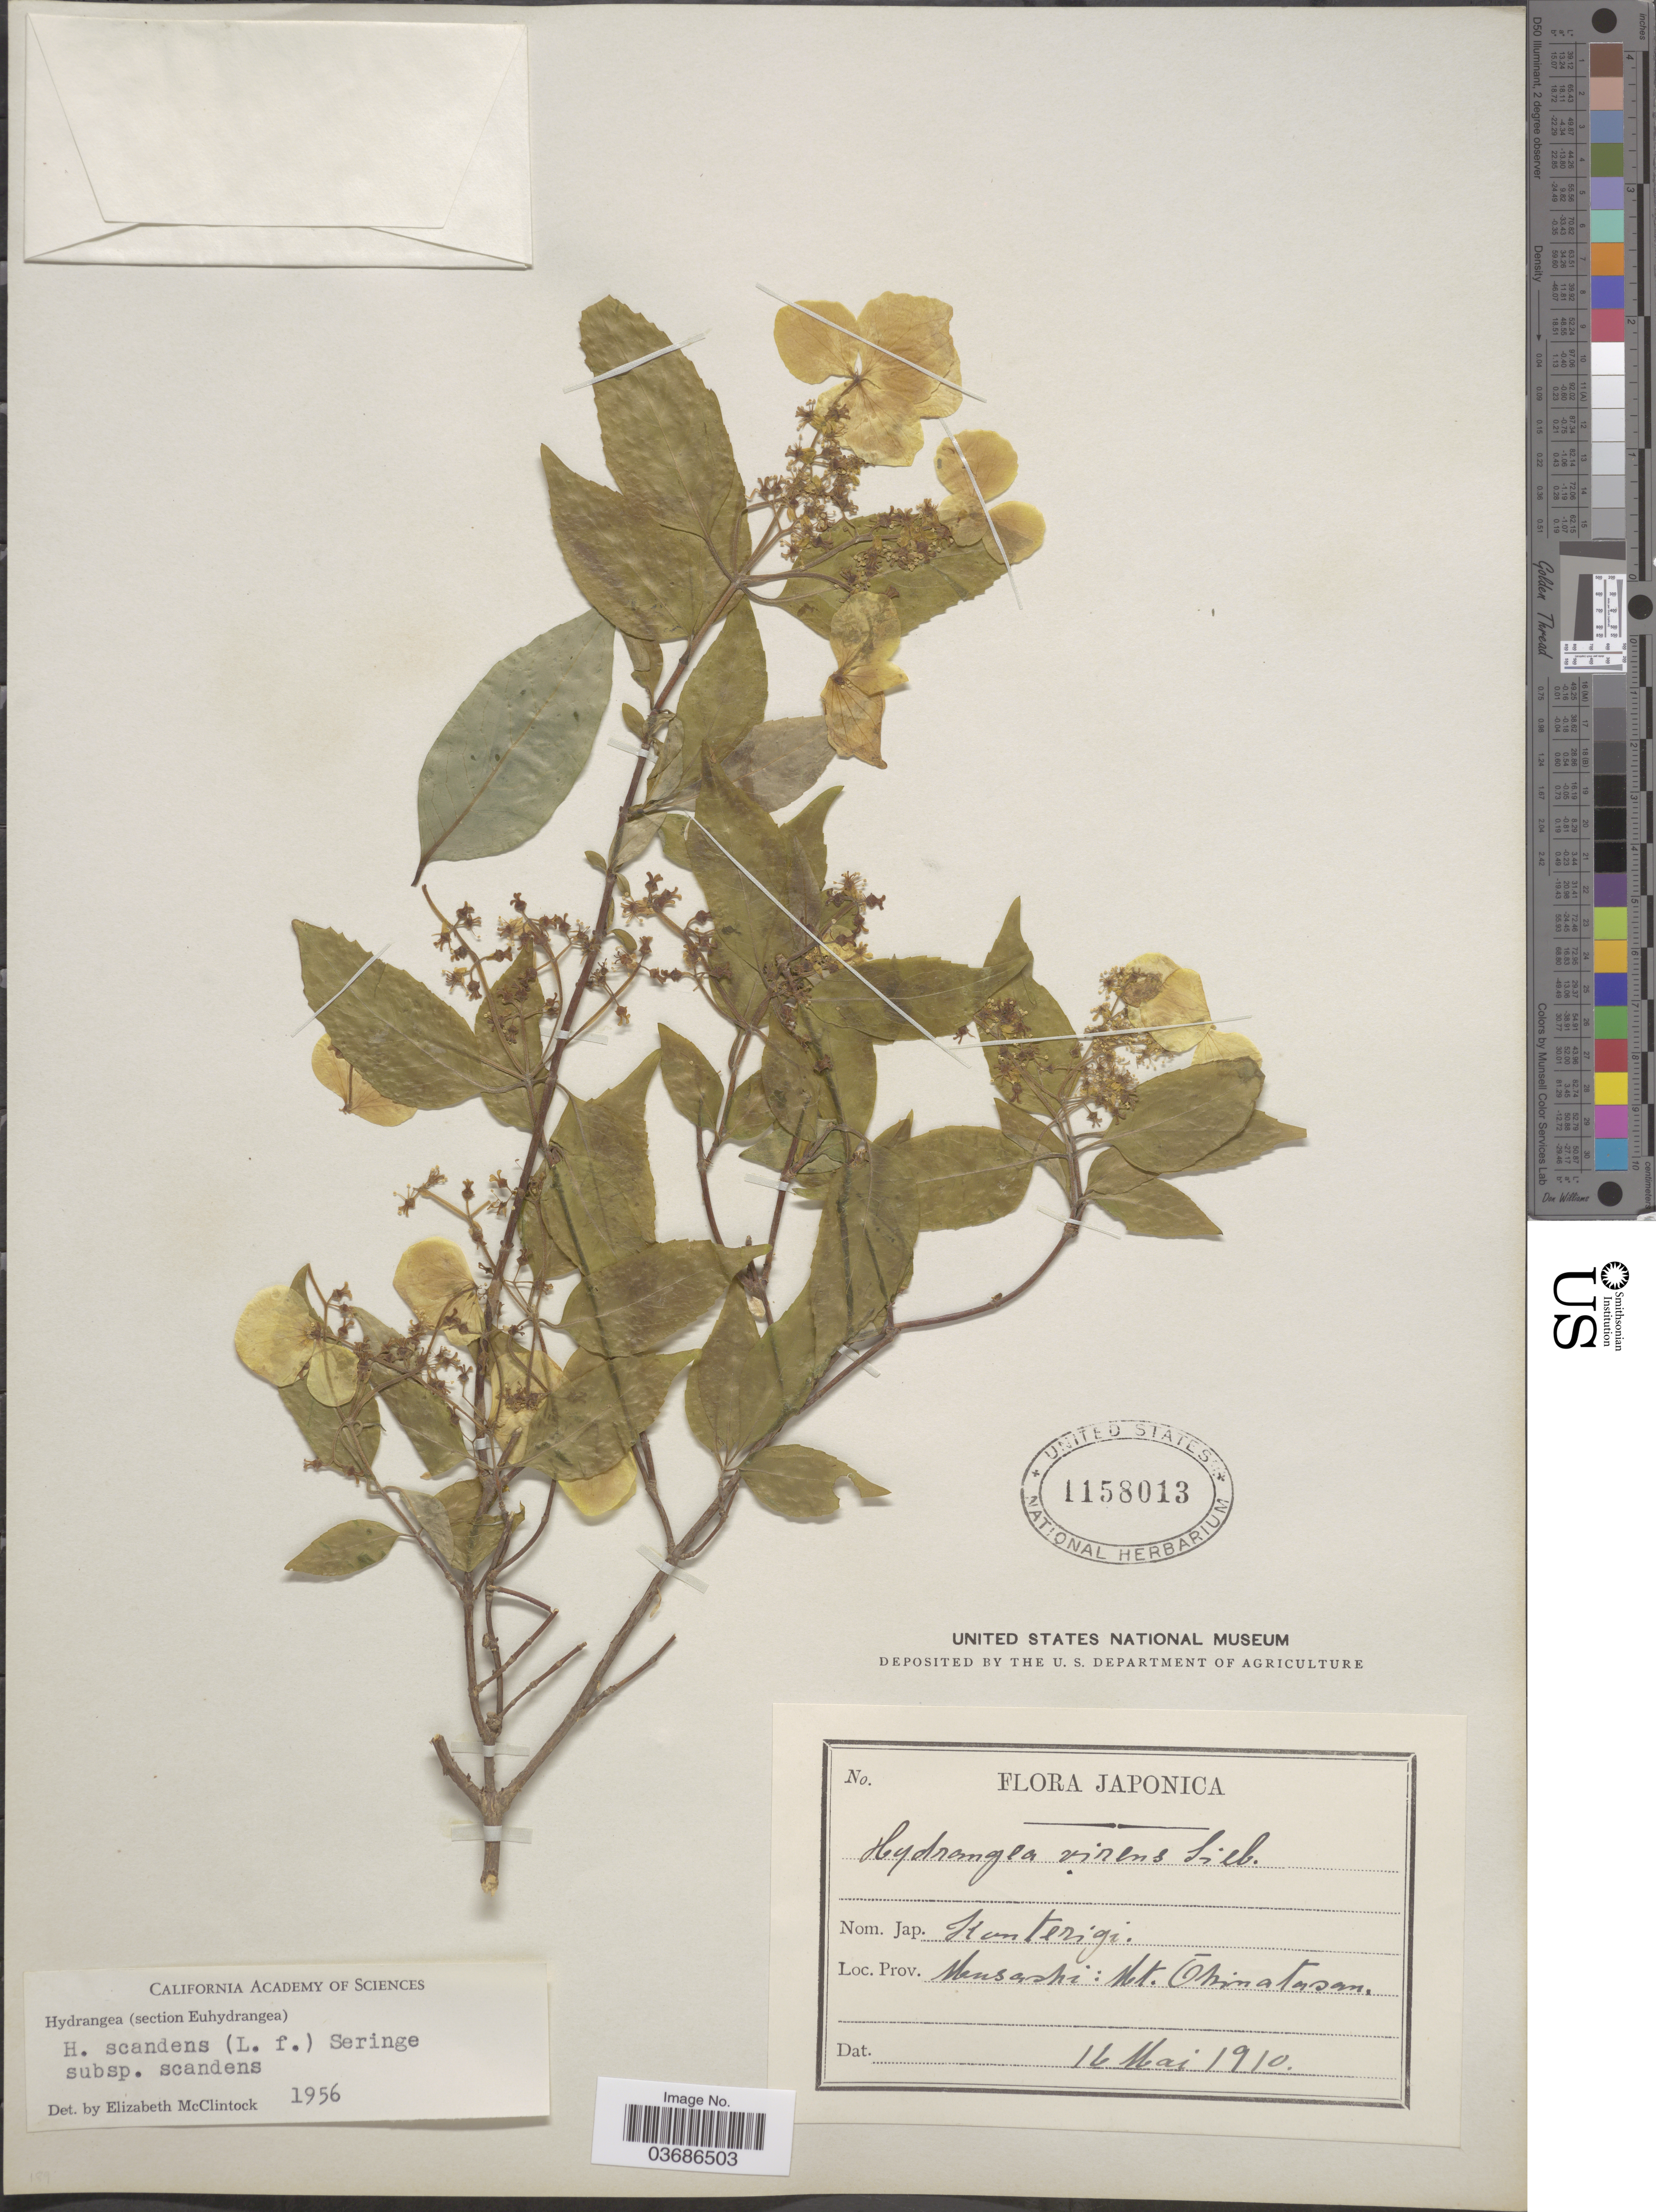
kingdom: Plantae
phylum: Tracheophyta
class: Magnoliopsida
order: Cornales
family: Hydrangeaceae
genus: Hydrangea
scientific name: Hydrangea scandens var. scandens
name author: (L. f.) Ser.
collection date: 1910-05-16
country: Japan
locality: Japonica. Musashi: Mt. Ōkinatasan.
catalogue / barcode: US 1158013